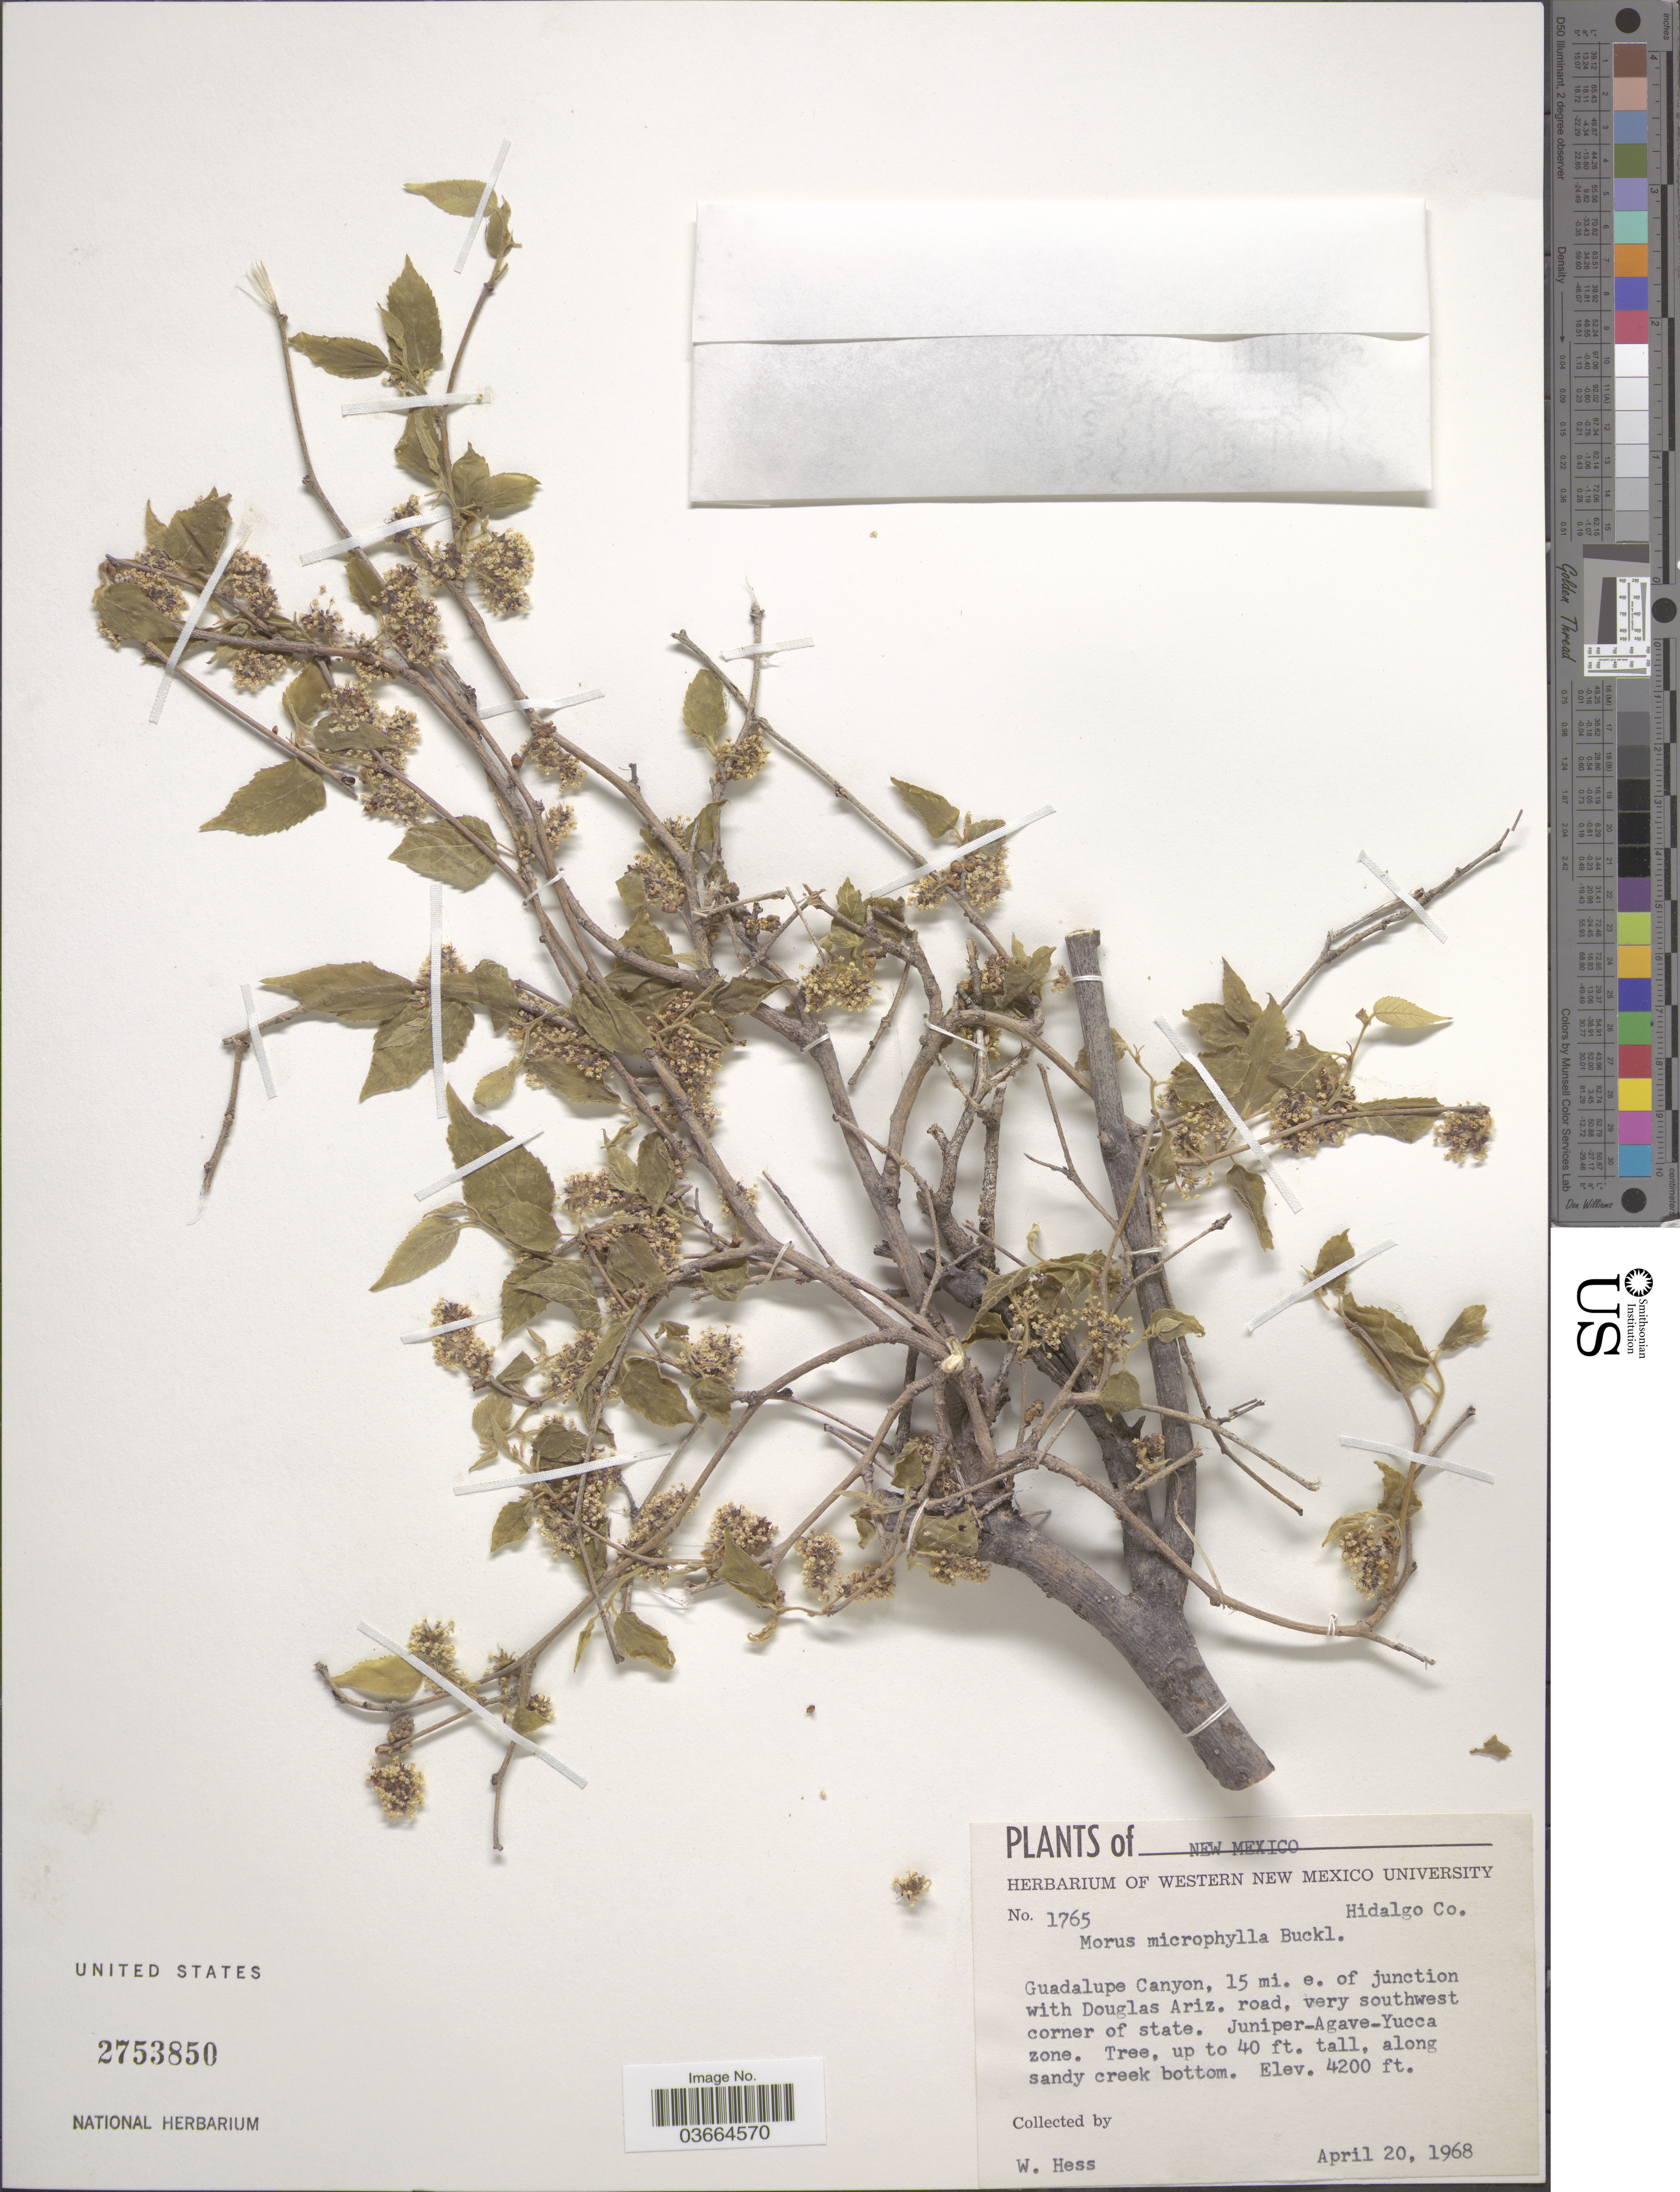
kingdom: Plantae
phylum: Tracheophyta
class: Magnoliopsida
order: Rosales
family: Moraceae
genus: Morus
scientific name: Morus microphylla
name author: Buckley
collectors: W. Hess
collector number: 1765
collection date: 1968-04-20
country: United States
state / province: New Mexico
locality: Hidalgo Co. Guadalupe Canyon, 15 mi. e. of junction with Douglas Ariz. road, very southwest corner of state.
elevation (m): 1280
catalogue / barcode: US 2753850